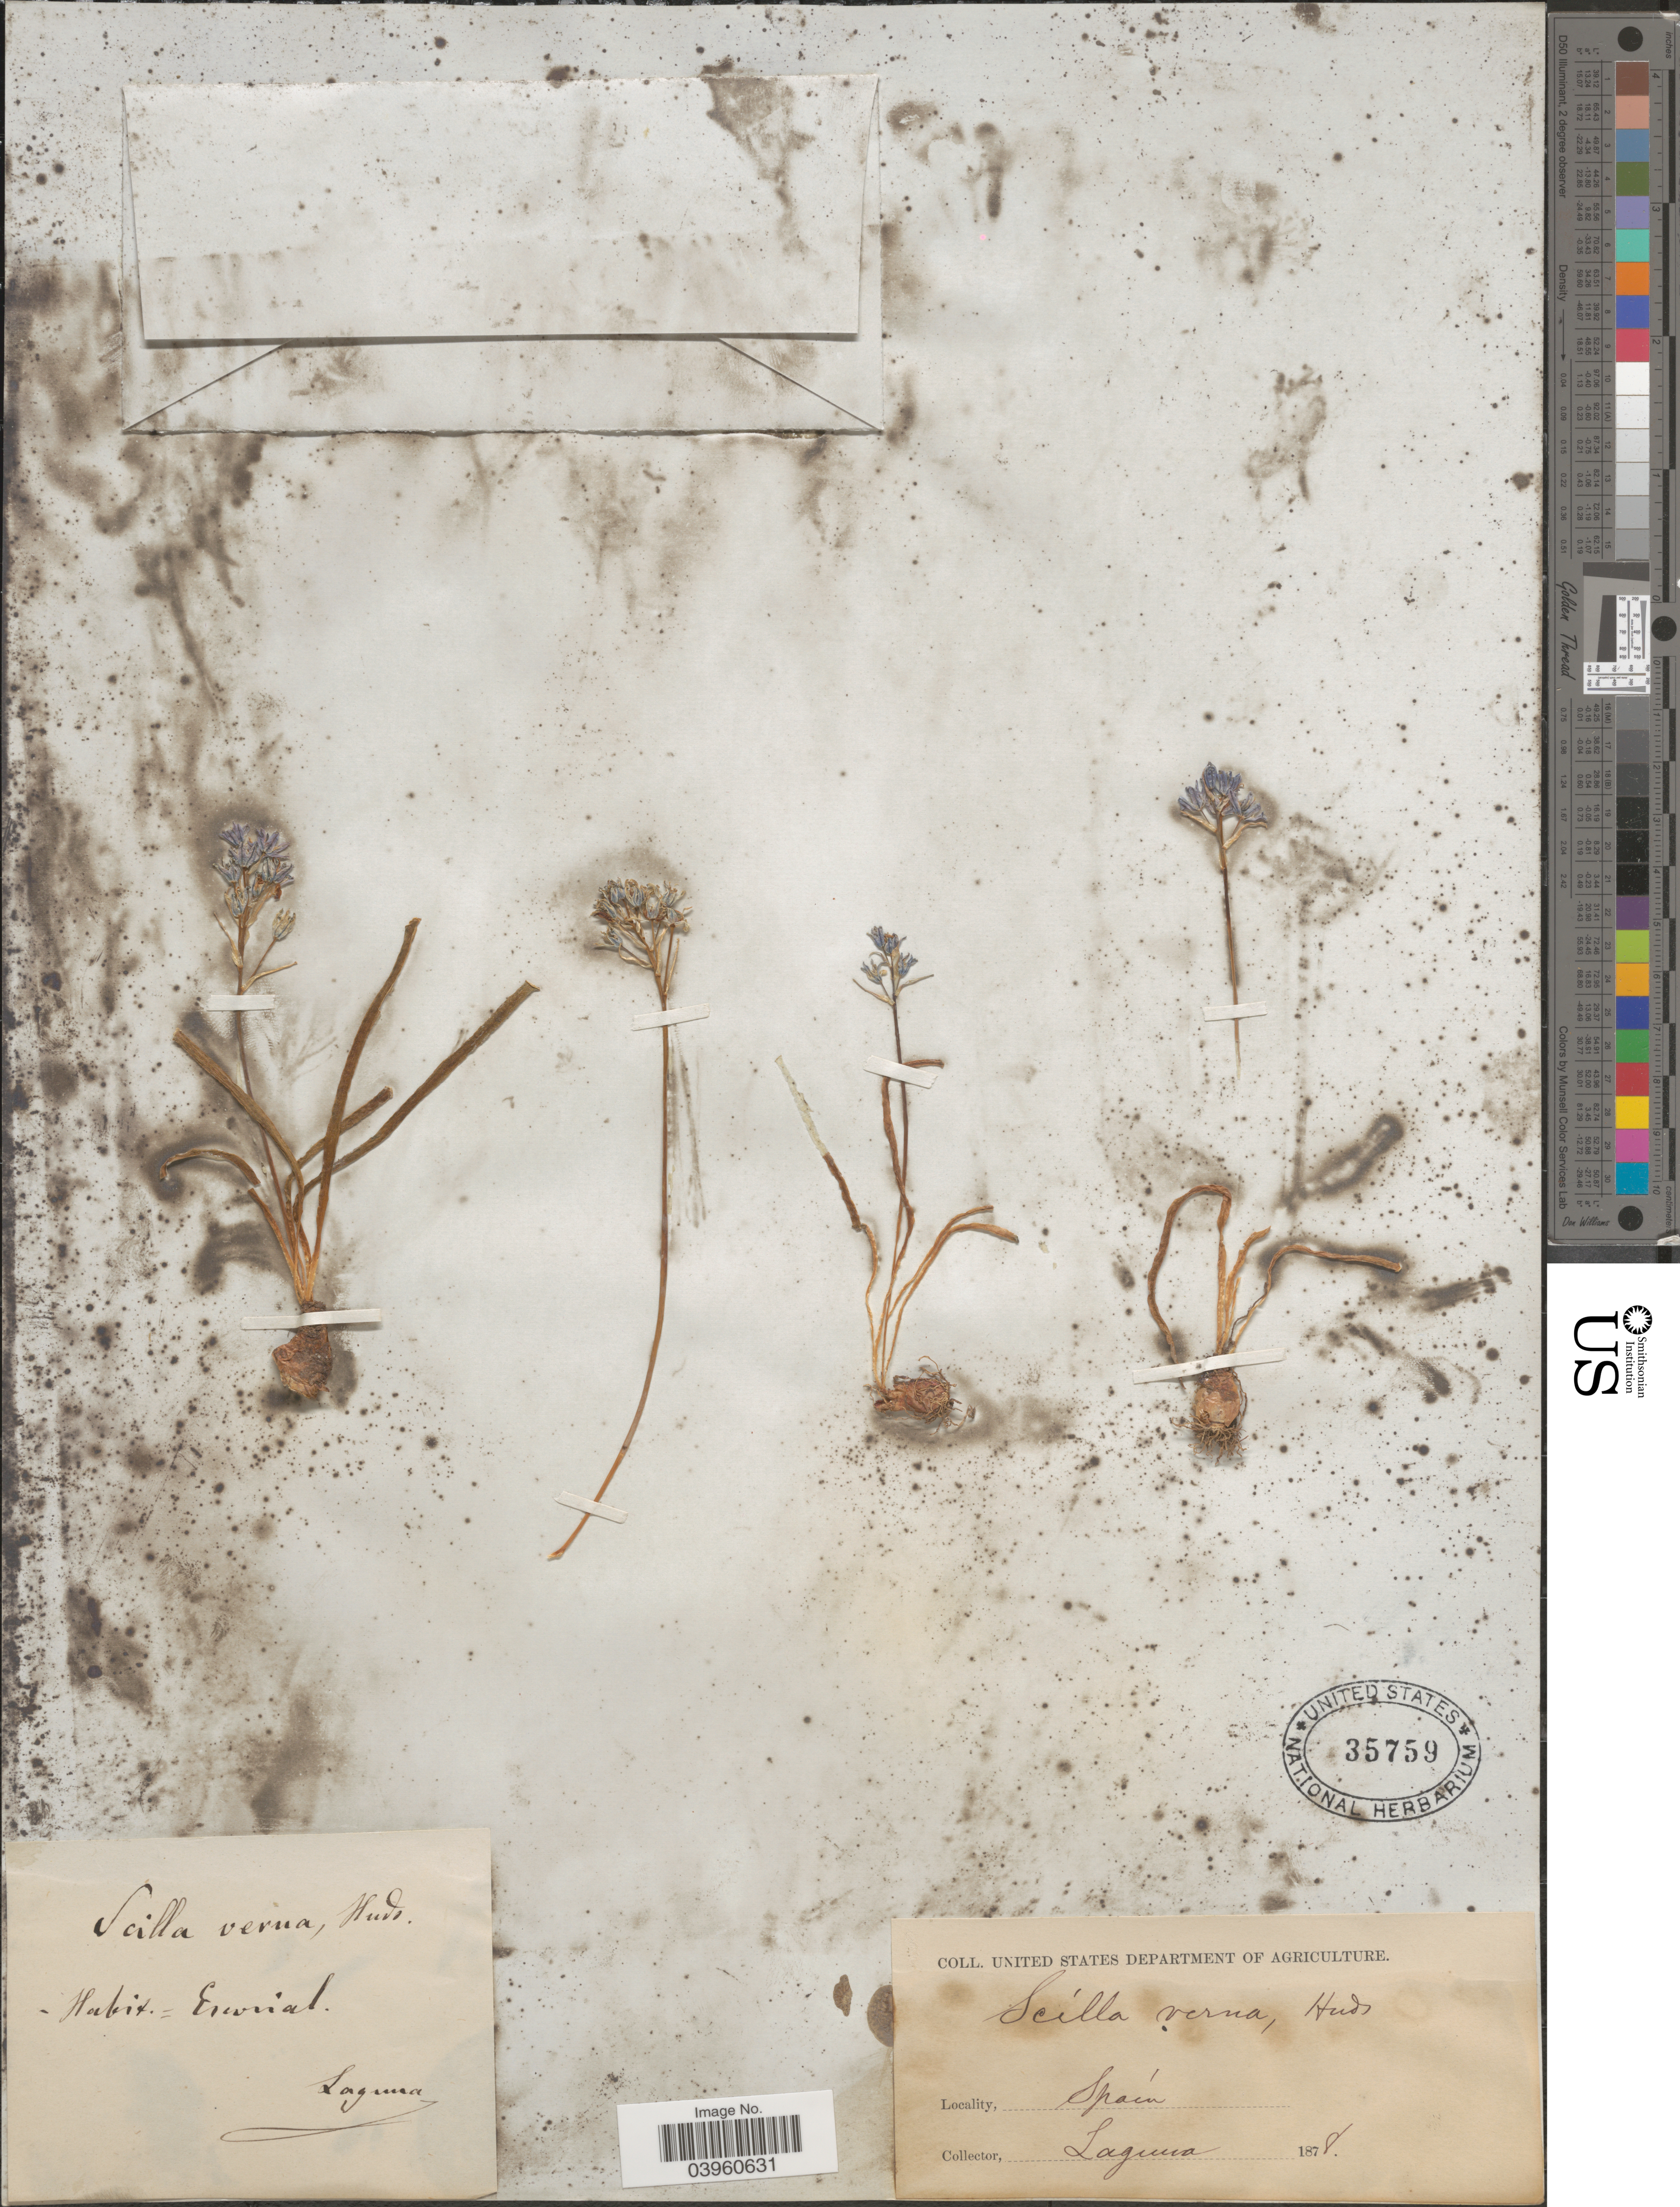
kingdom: Plantae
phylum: Tracheophyta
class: Liliopsida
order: Asparagales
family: Asparagaceae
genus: Scilla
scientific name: Scilla verna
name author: Huds.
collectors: -. Laguna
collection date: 1878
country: Spain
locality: Escorial.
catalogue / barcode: US 35759